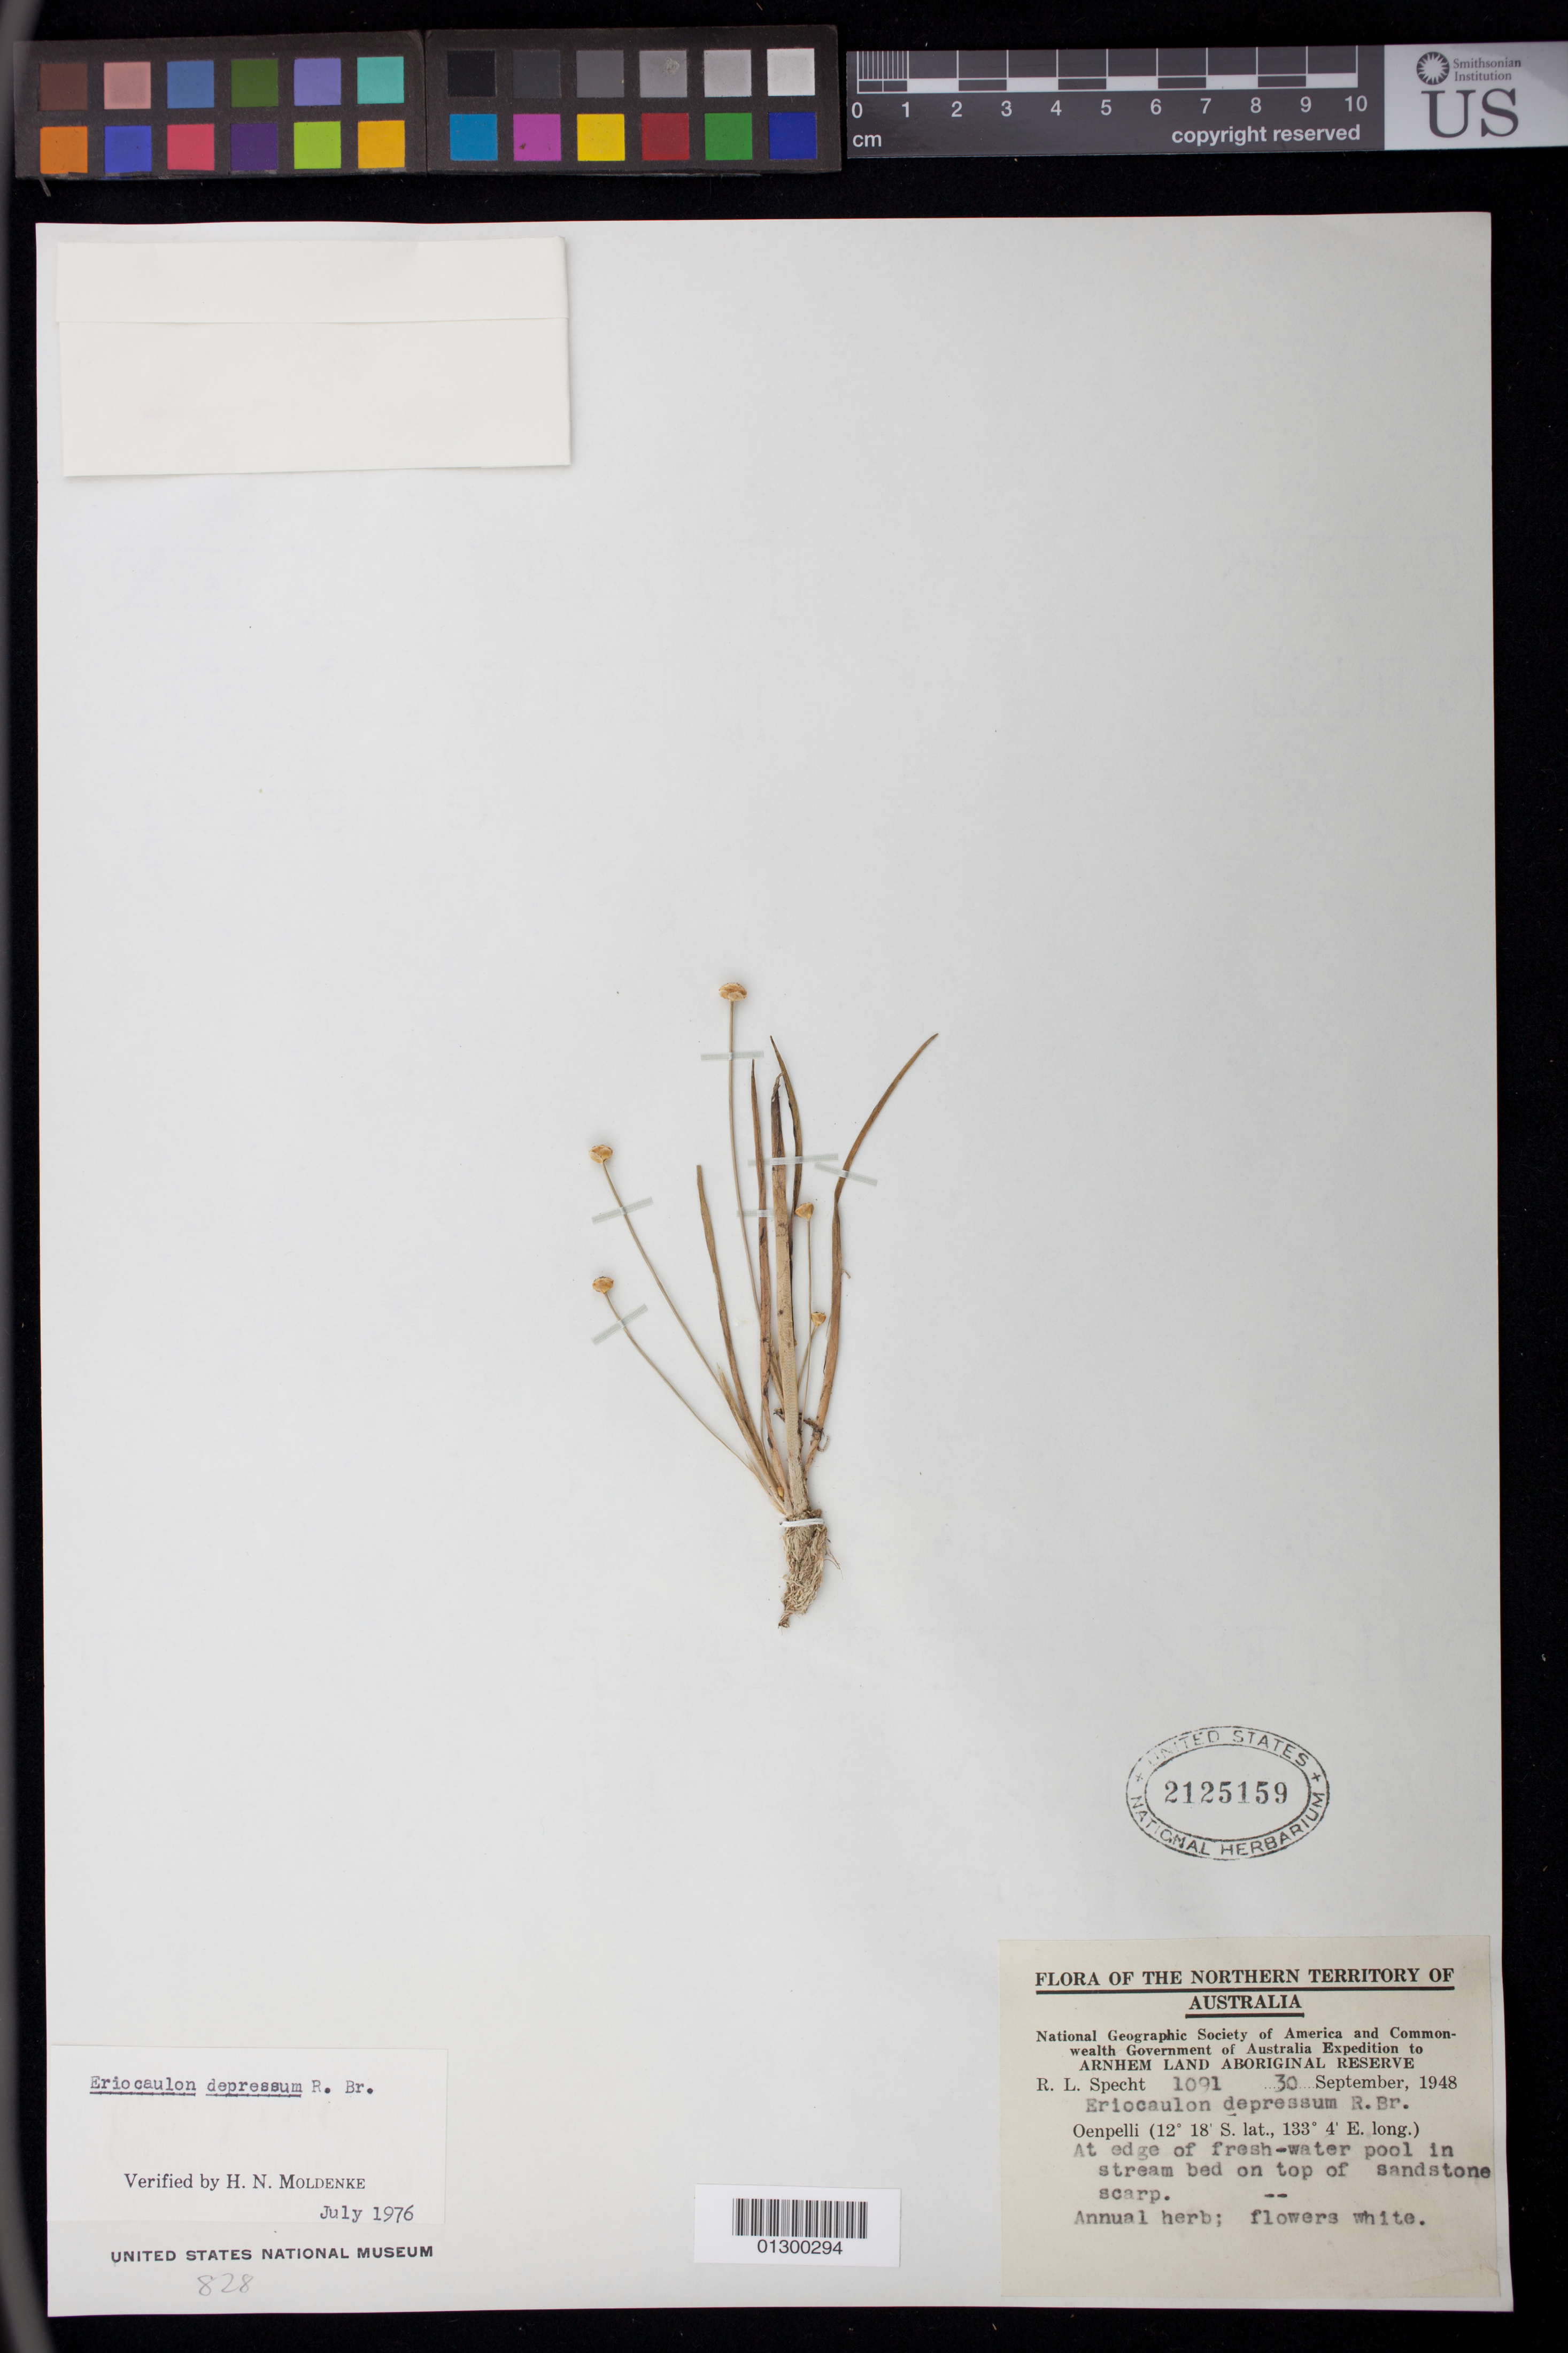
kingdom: Plantae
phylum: Tracheophyta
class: Liliopsida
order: Poales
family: Eriocaulaceae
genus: Eriocaulon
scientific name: Eriocaulon depressum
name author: R. Br. ex Sm.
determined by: Moldenke, H. N.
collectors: R. L. Specht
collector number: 1091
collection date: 1948-09-30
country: Australia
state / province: Northern Territory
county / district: West Arnhem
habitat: At edge of fresh-water pool in stream bed on top of sandstone scarp.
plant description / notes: Annual herb; flowers white.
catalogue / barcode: US 2125159